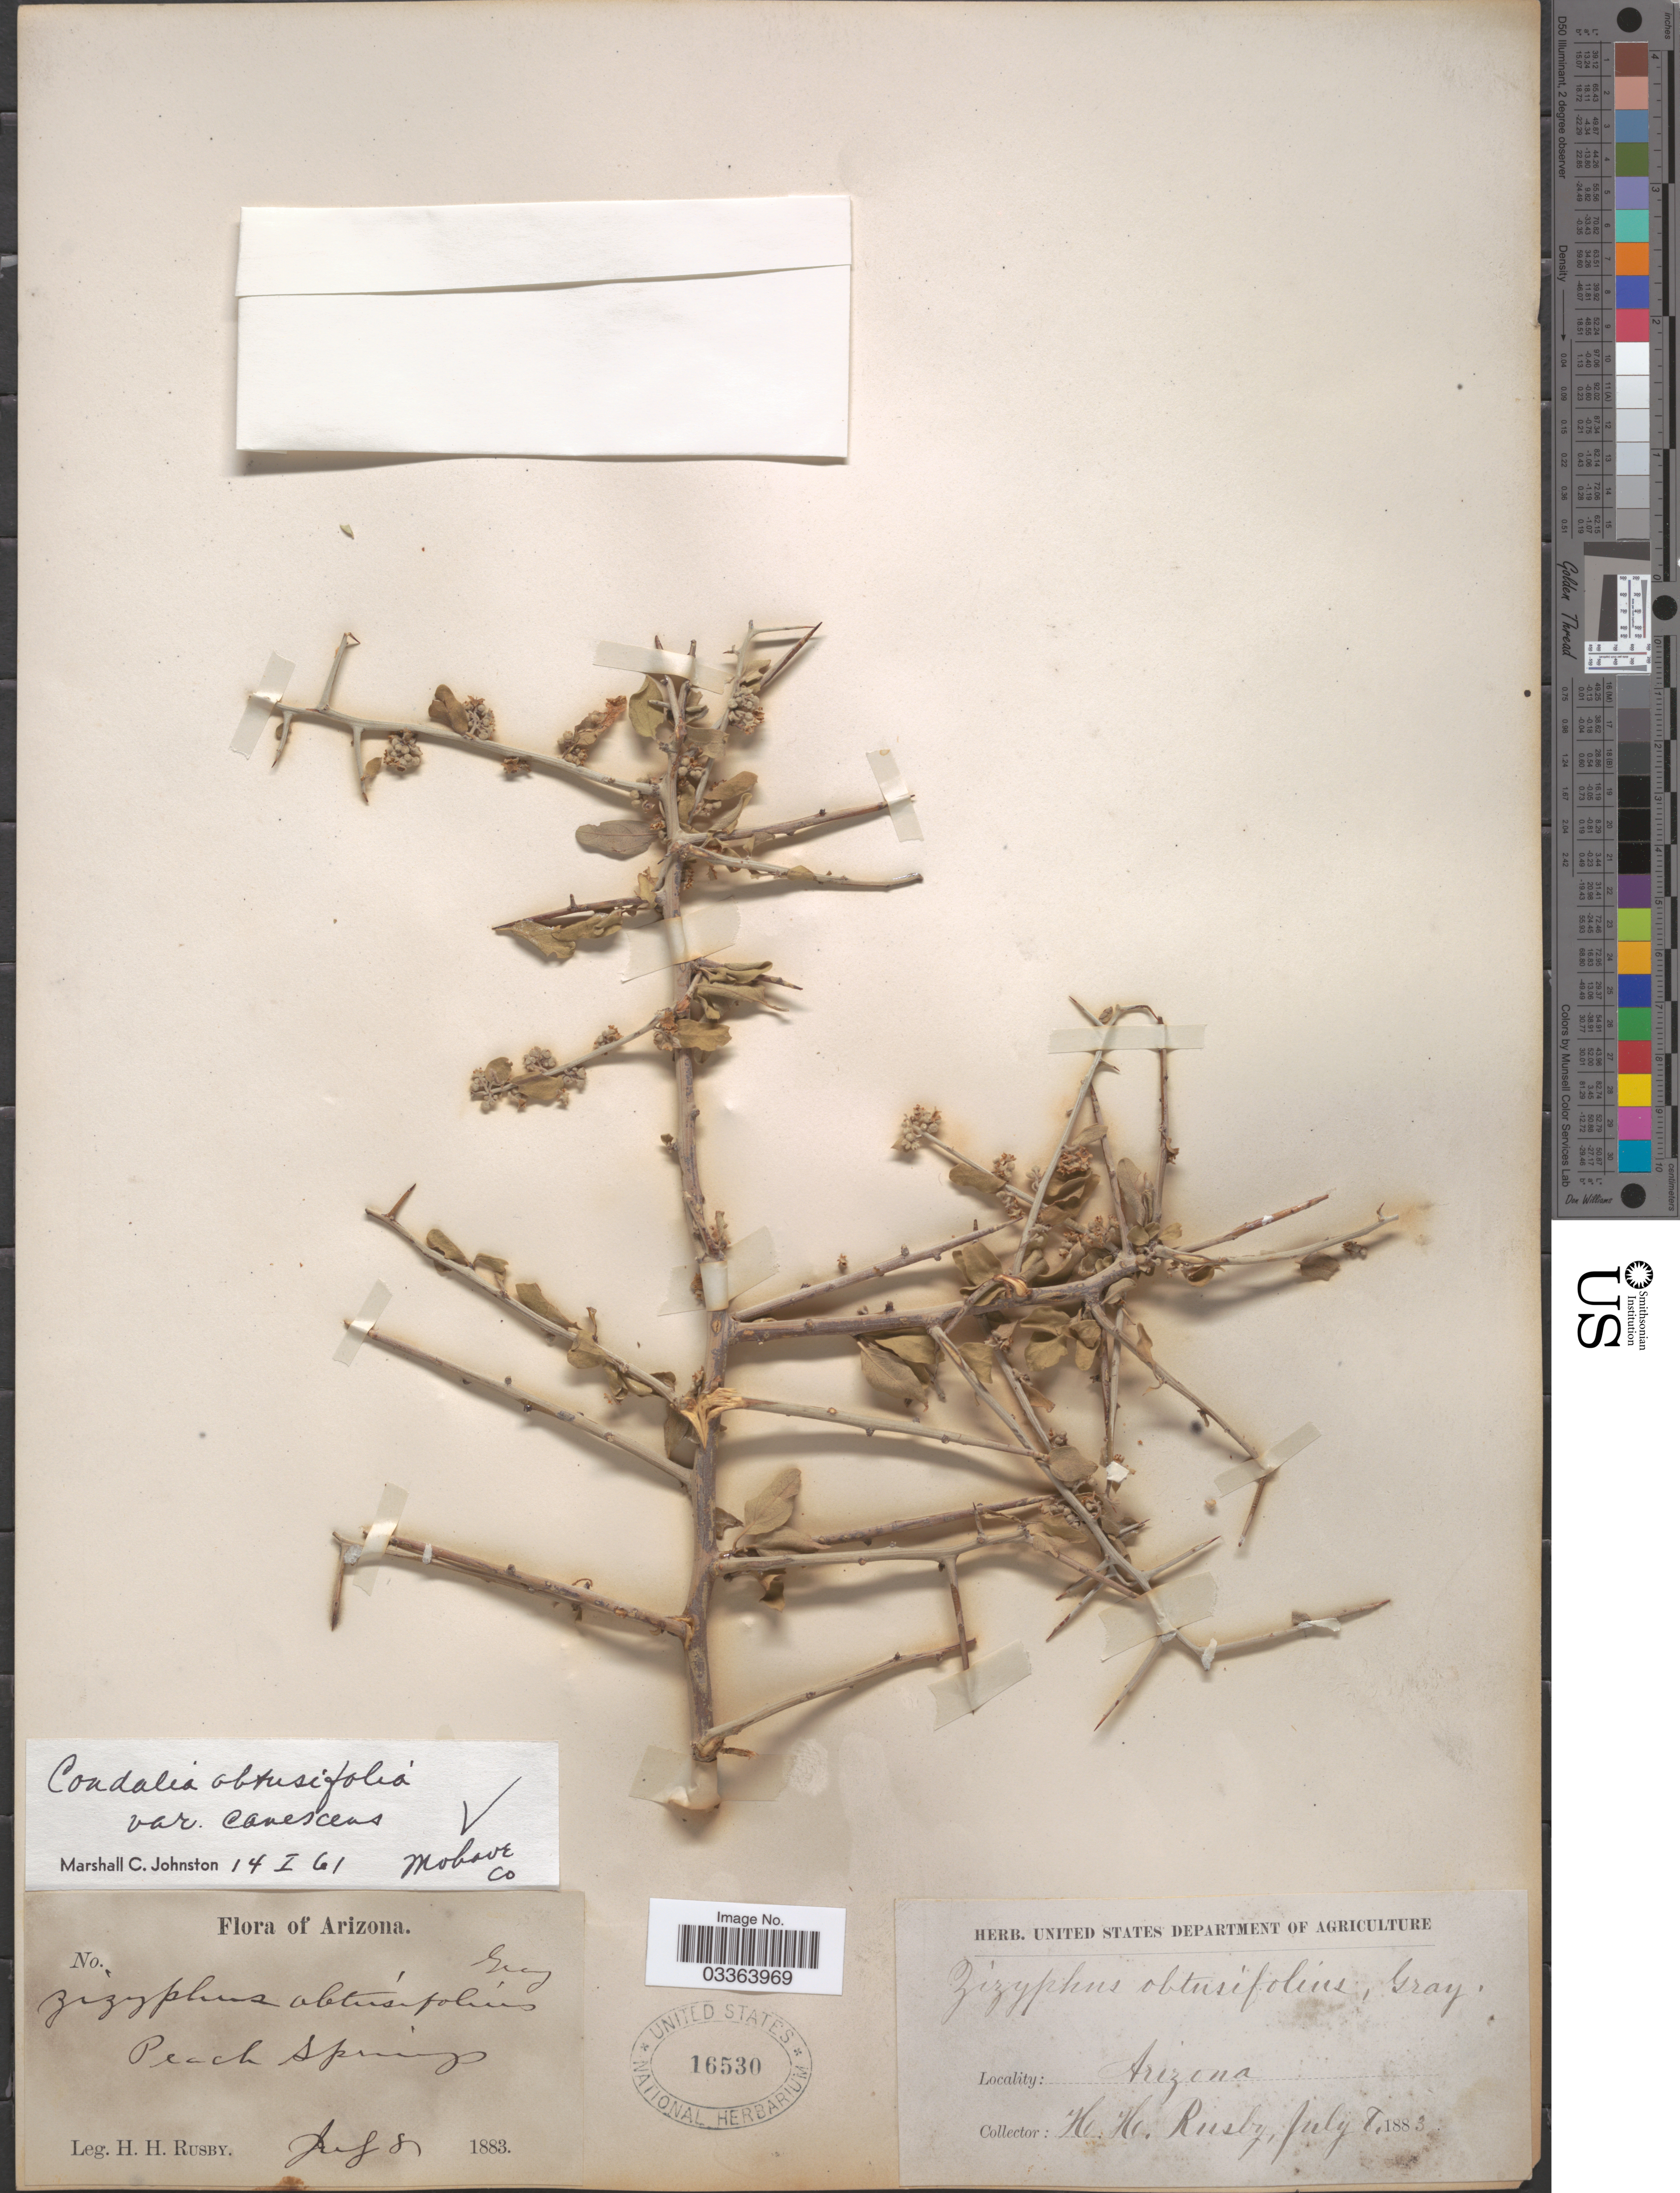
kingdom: Plantae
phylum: Tracheophyta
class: Magnoliopsida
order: Rosales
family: Rhamnaceae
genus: Sarcomphalus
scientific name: Sarcomphalus obtusifolius var. canescens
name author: (A. Gray) Hauenschild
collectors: H. H. Rusby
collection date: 1883-07-08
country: United States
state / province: Arizona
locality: Peach Springs.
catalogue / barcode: US 16530